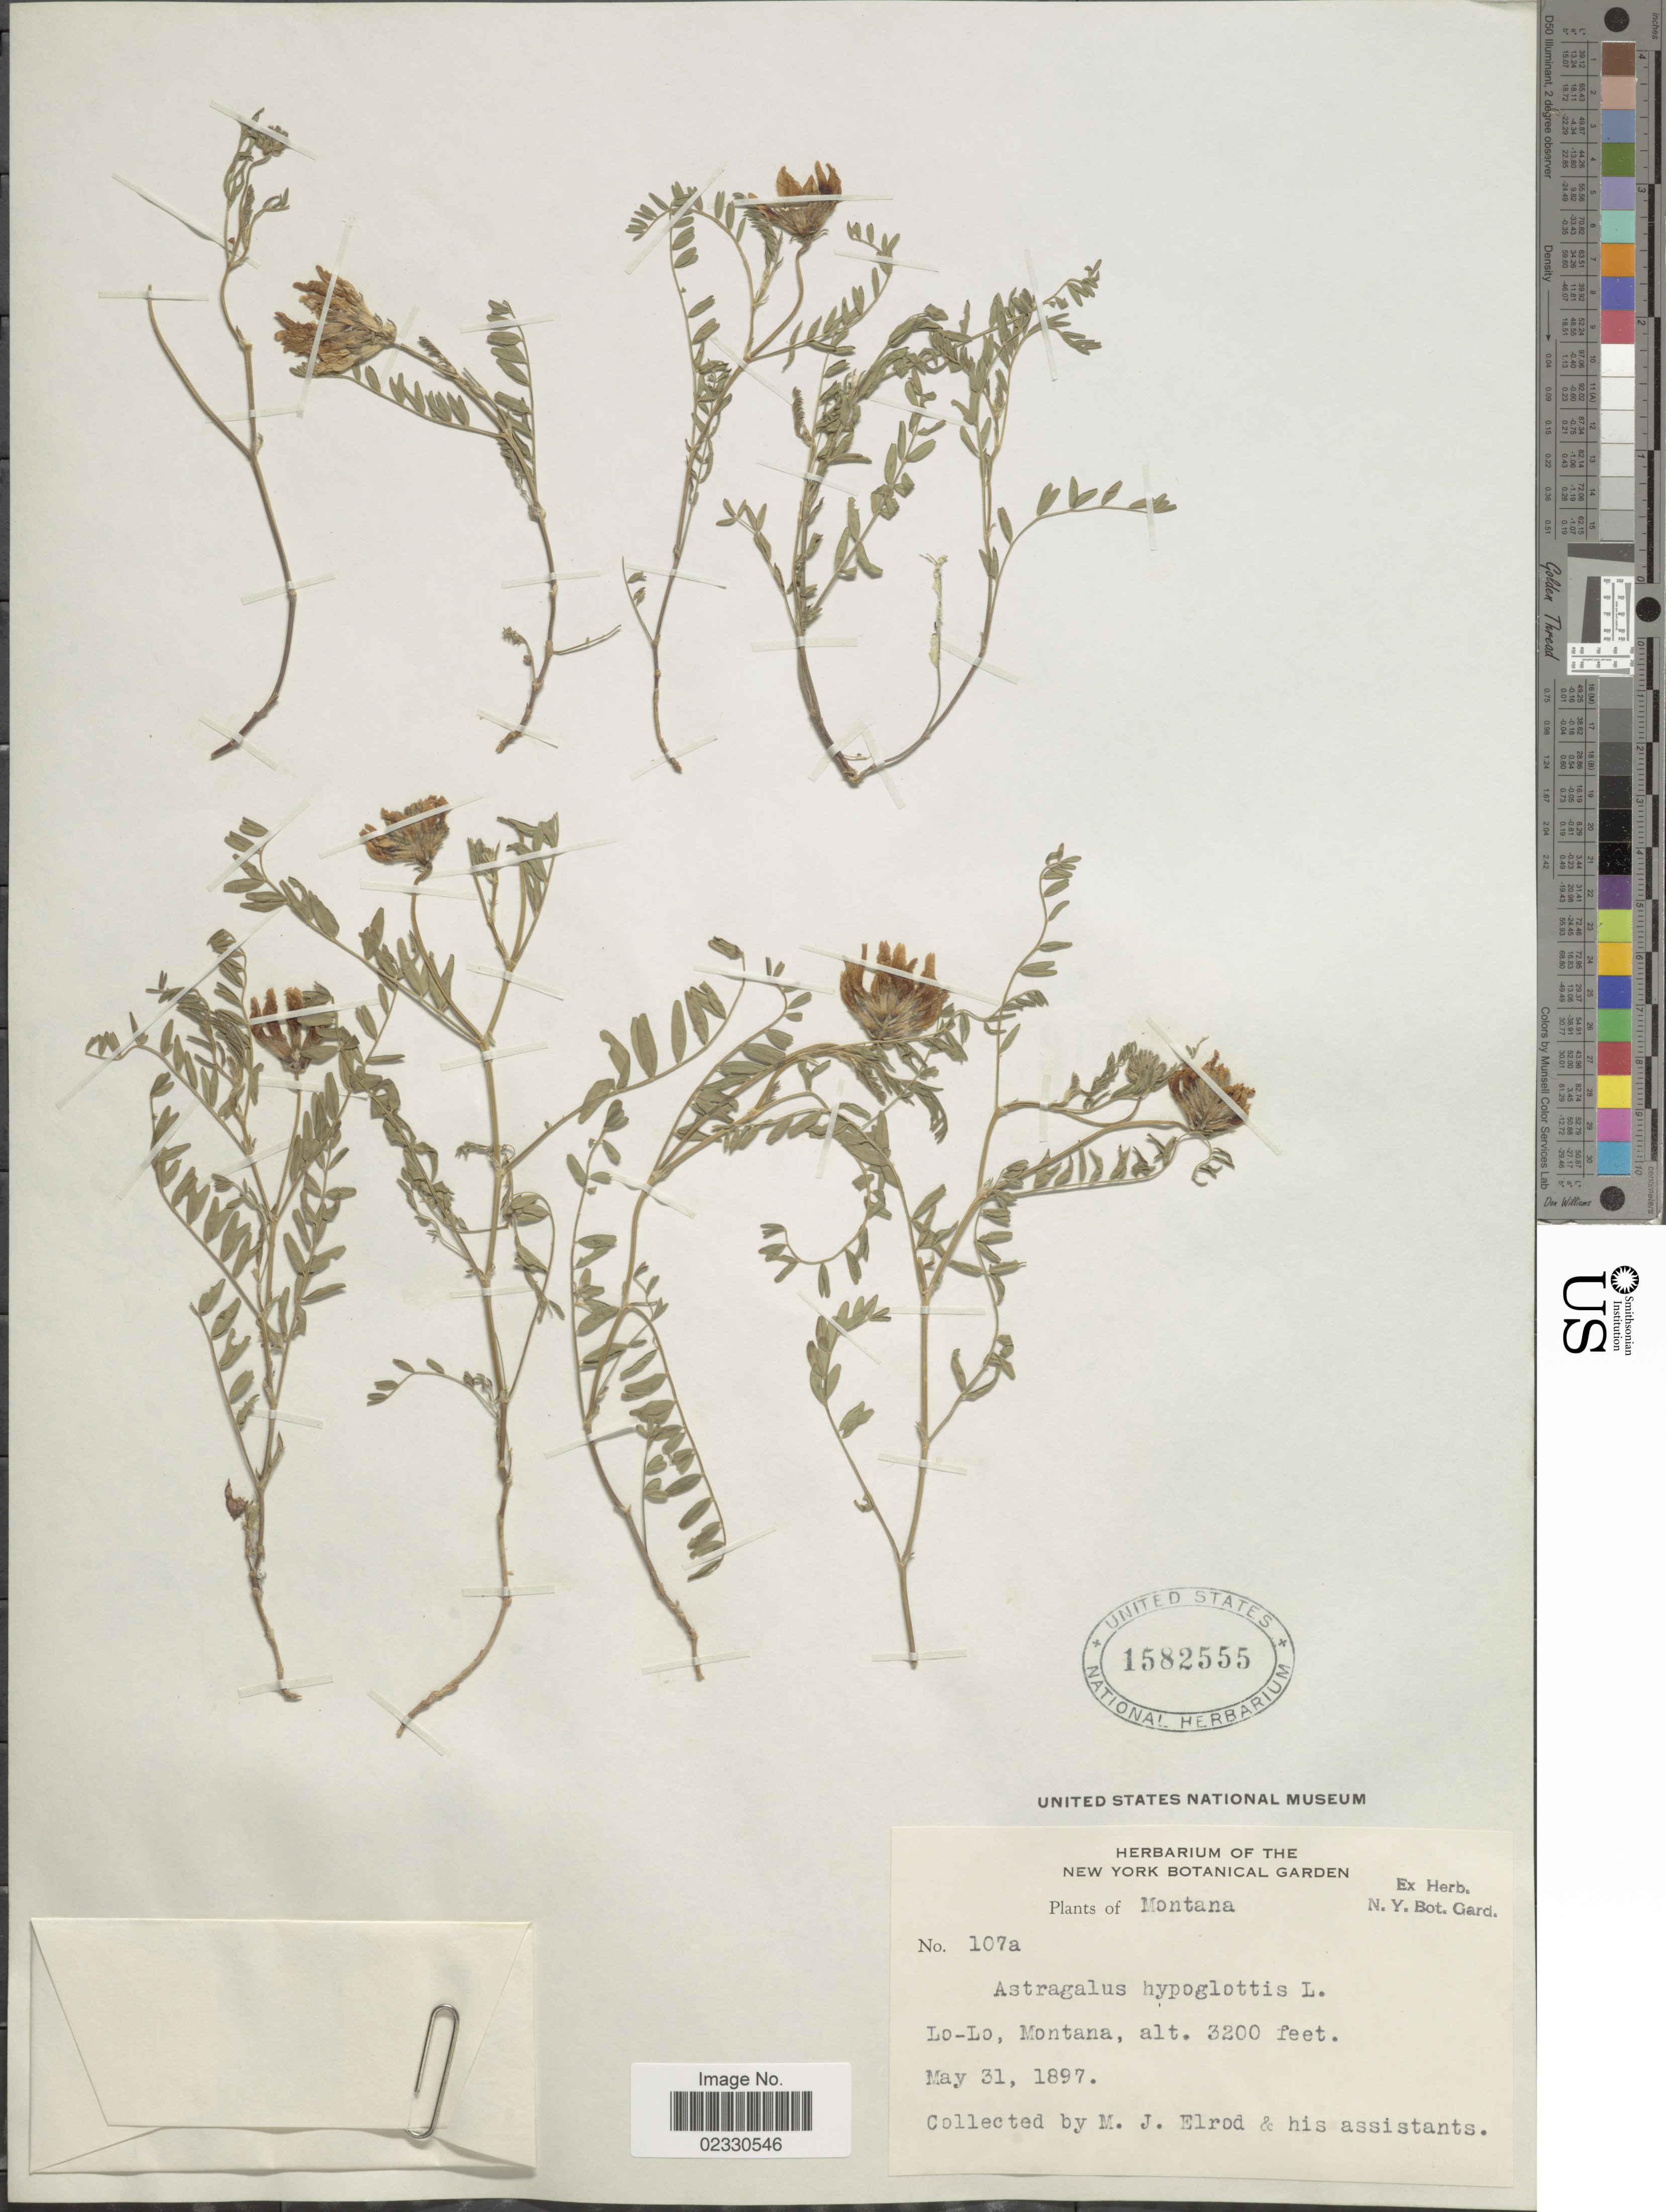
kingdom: Plantae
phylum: Tracheophyta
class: Magnoliopsida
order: Fabales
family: Fabaceae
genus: Astragalus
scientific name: Astragalus dasyglottis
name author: DC.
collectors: J. Elrod & et al.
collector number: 107a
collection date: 1897-05-31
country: United States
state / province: Montana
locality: Lo-Lo, Montana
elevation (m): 975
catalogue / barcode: US 1582555